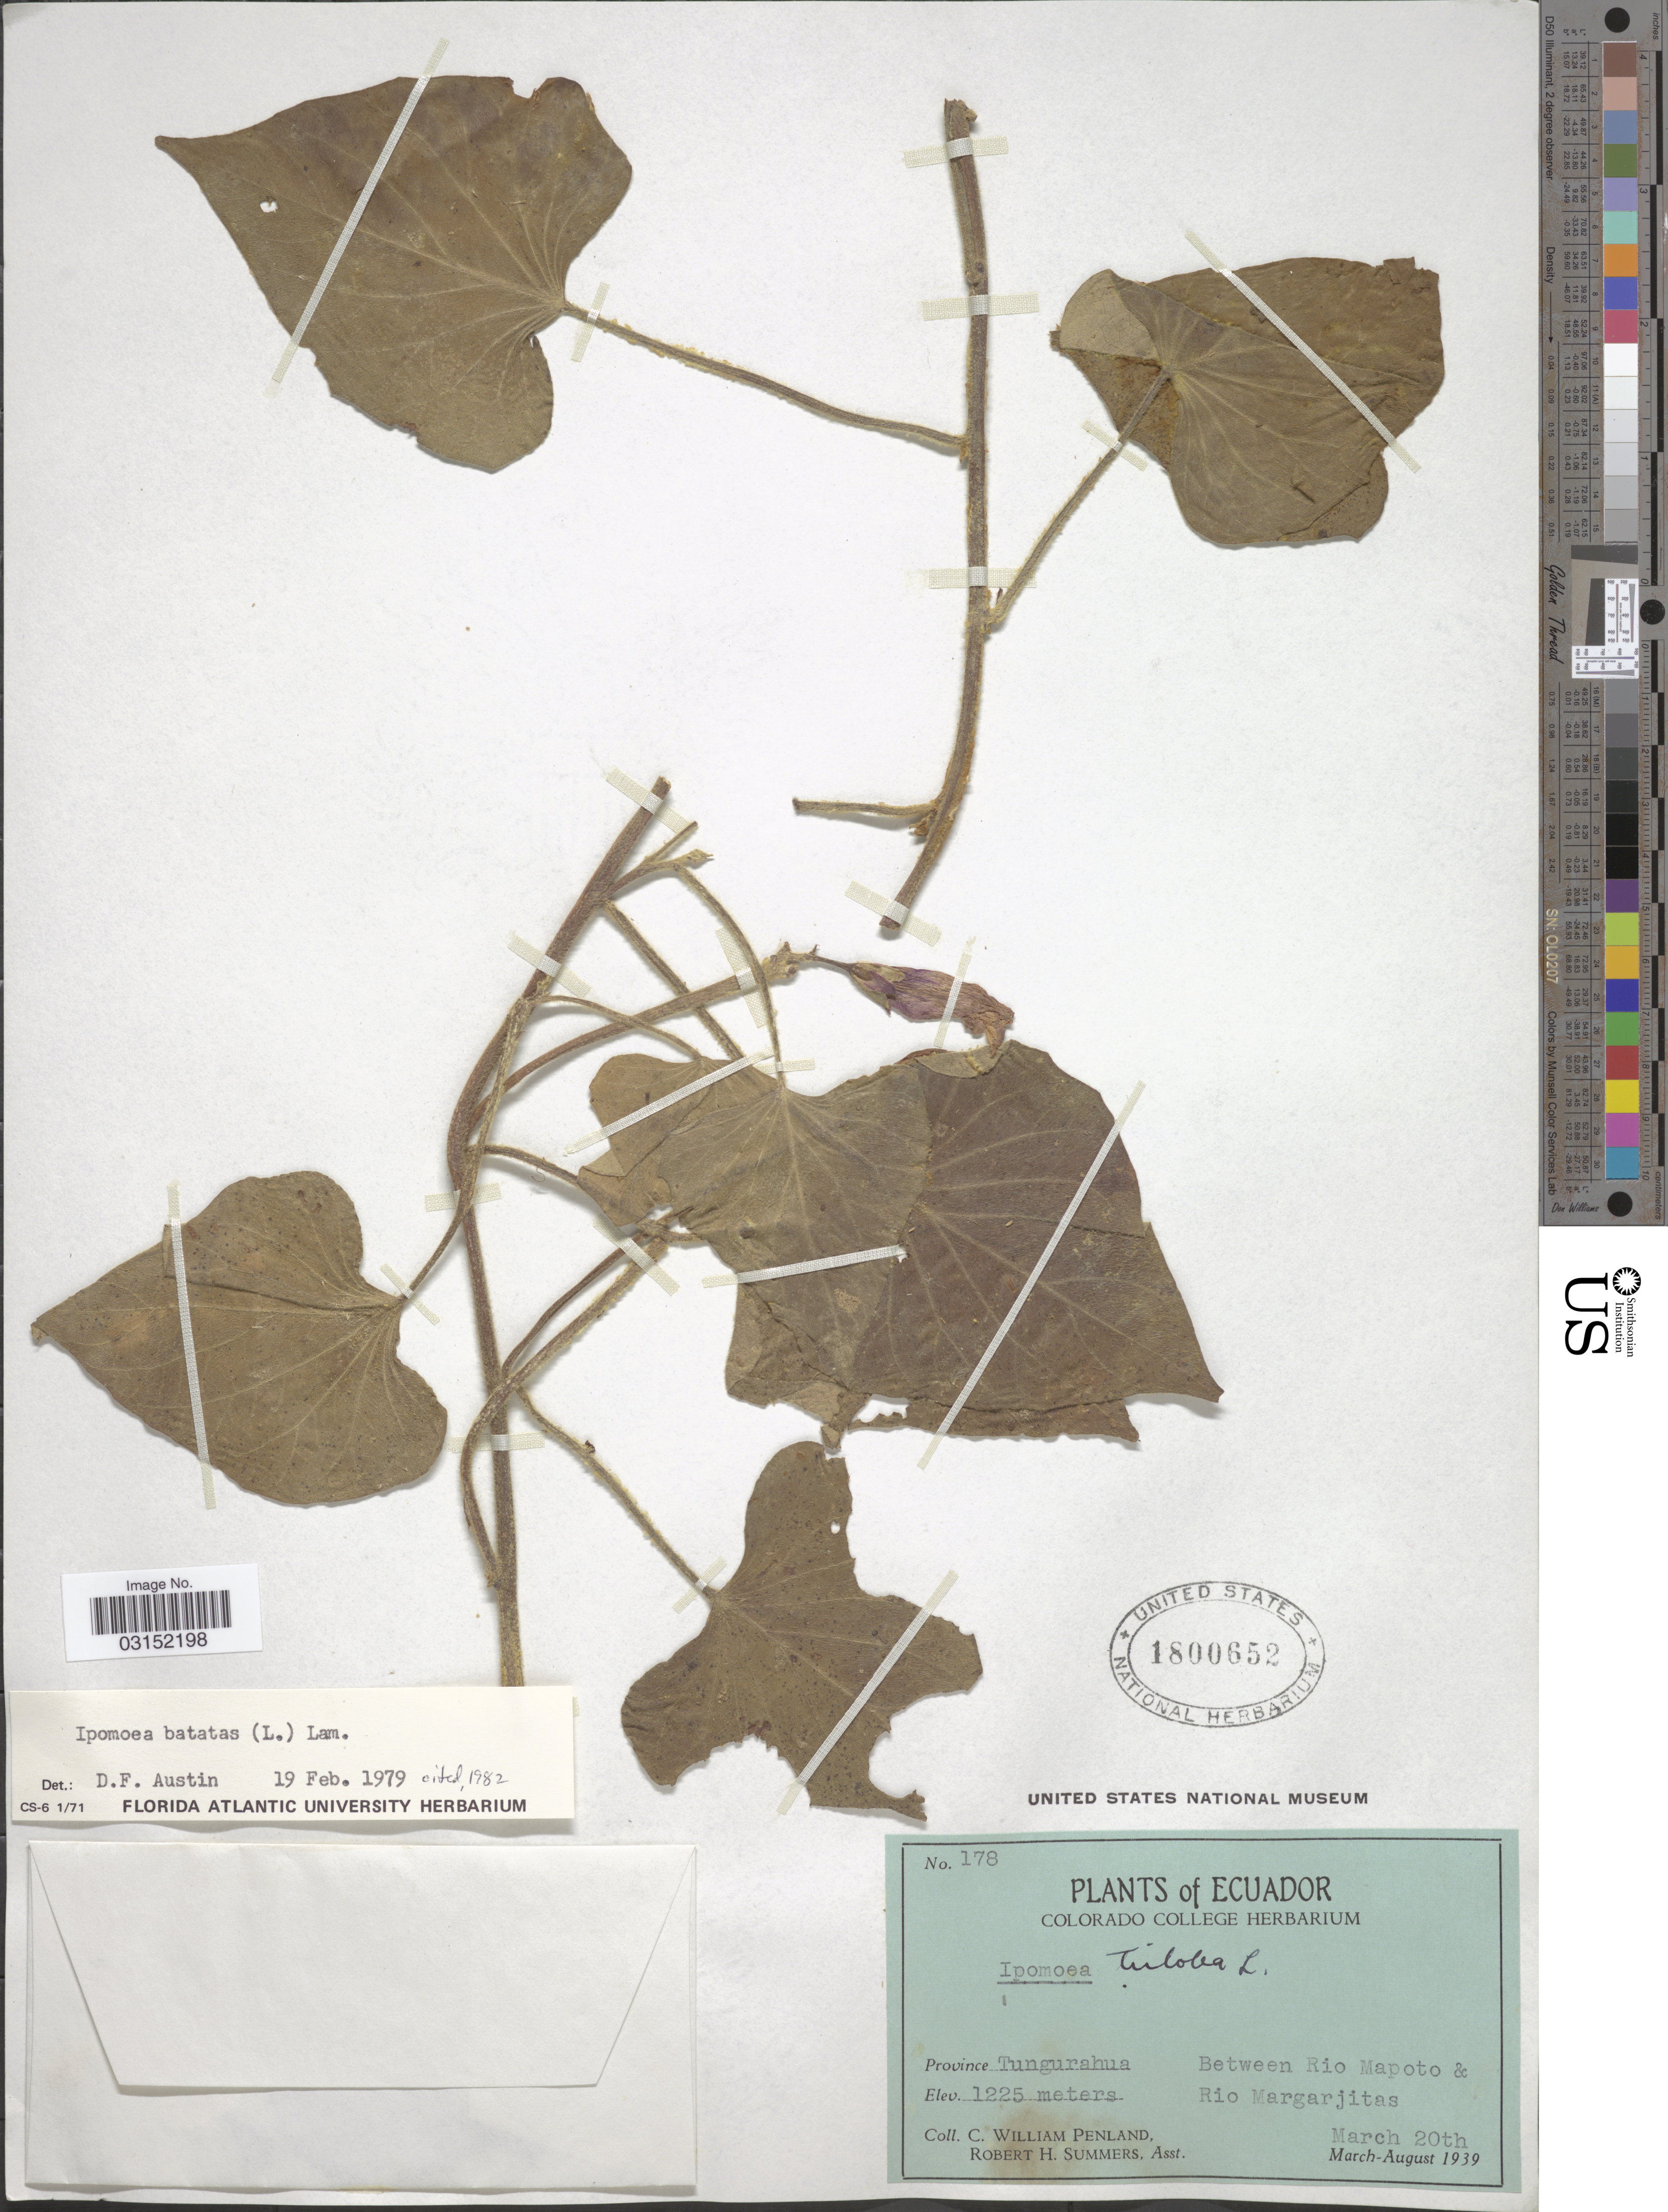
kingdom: Plantae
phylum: Tracheophyta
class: Magnoliopsida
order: Solanales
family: Convolvulaceae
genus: Ipomoea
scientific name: Ipomoea batatas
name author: (L.) Lam.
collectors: C. W. Penland & R. Summers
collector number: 178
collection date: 1939-03-20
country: Ecuador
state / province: Tungurahua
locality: Between Rio Mapoto & Rio Margarjitas.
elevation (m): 1225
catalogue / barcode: US 1800652